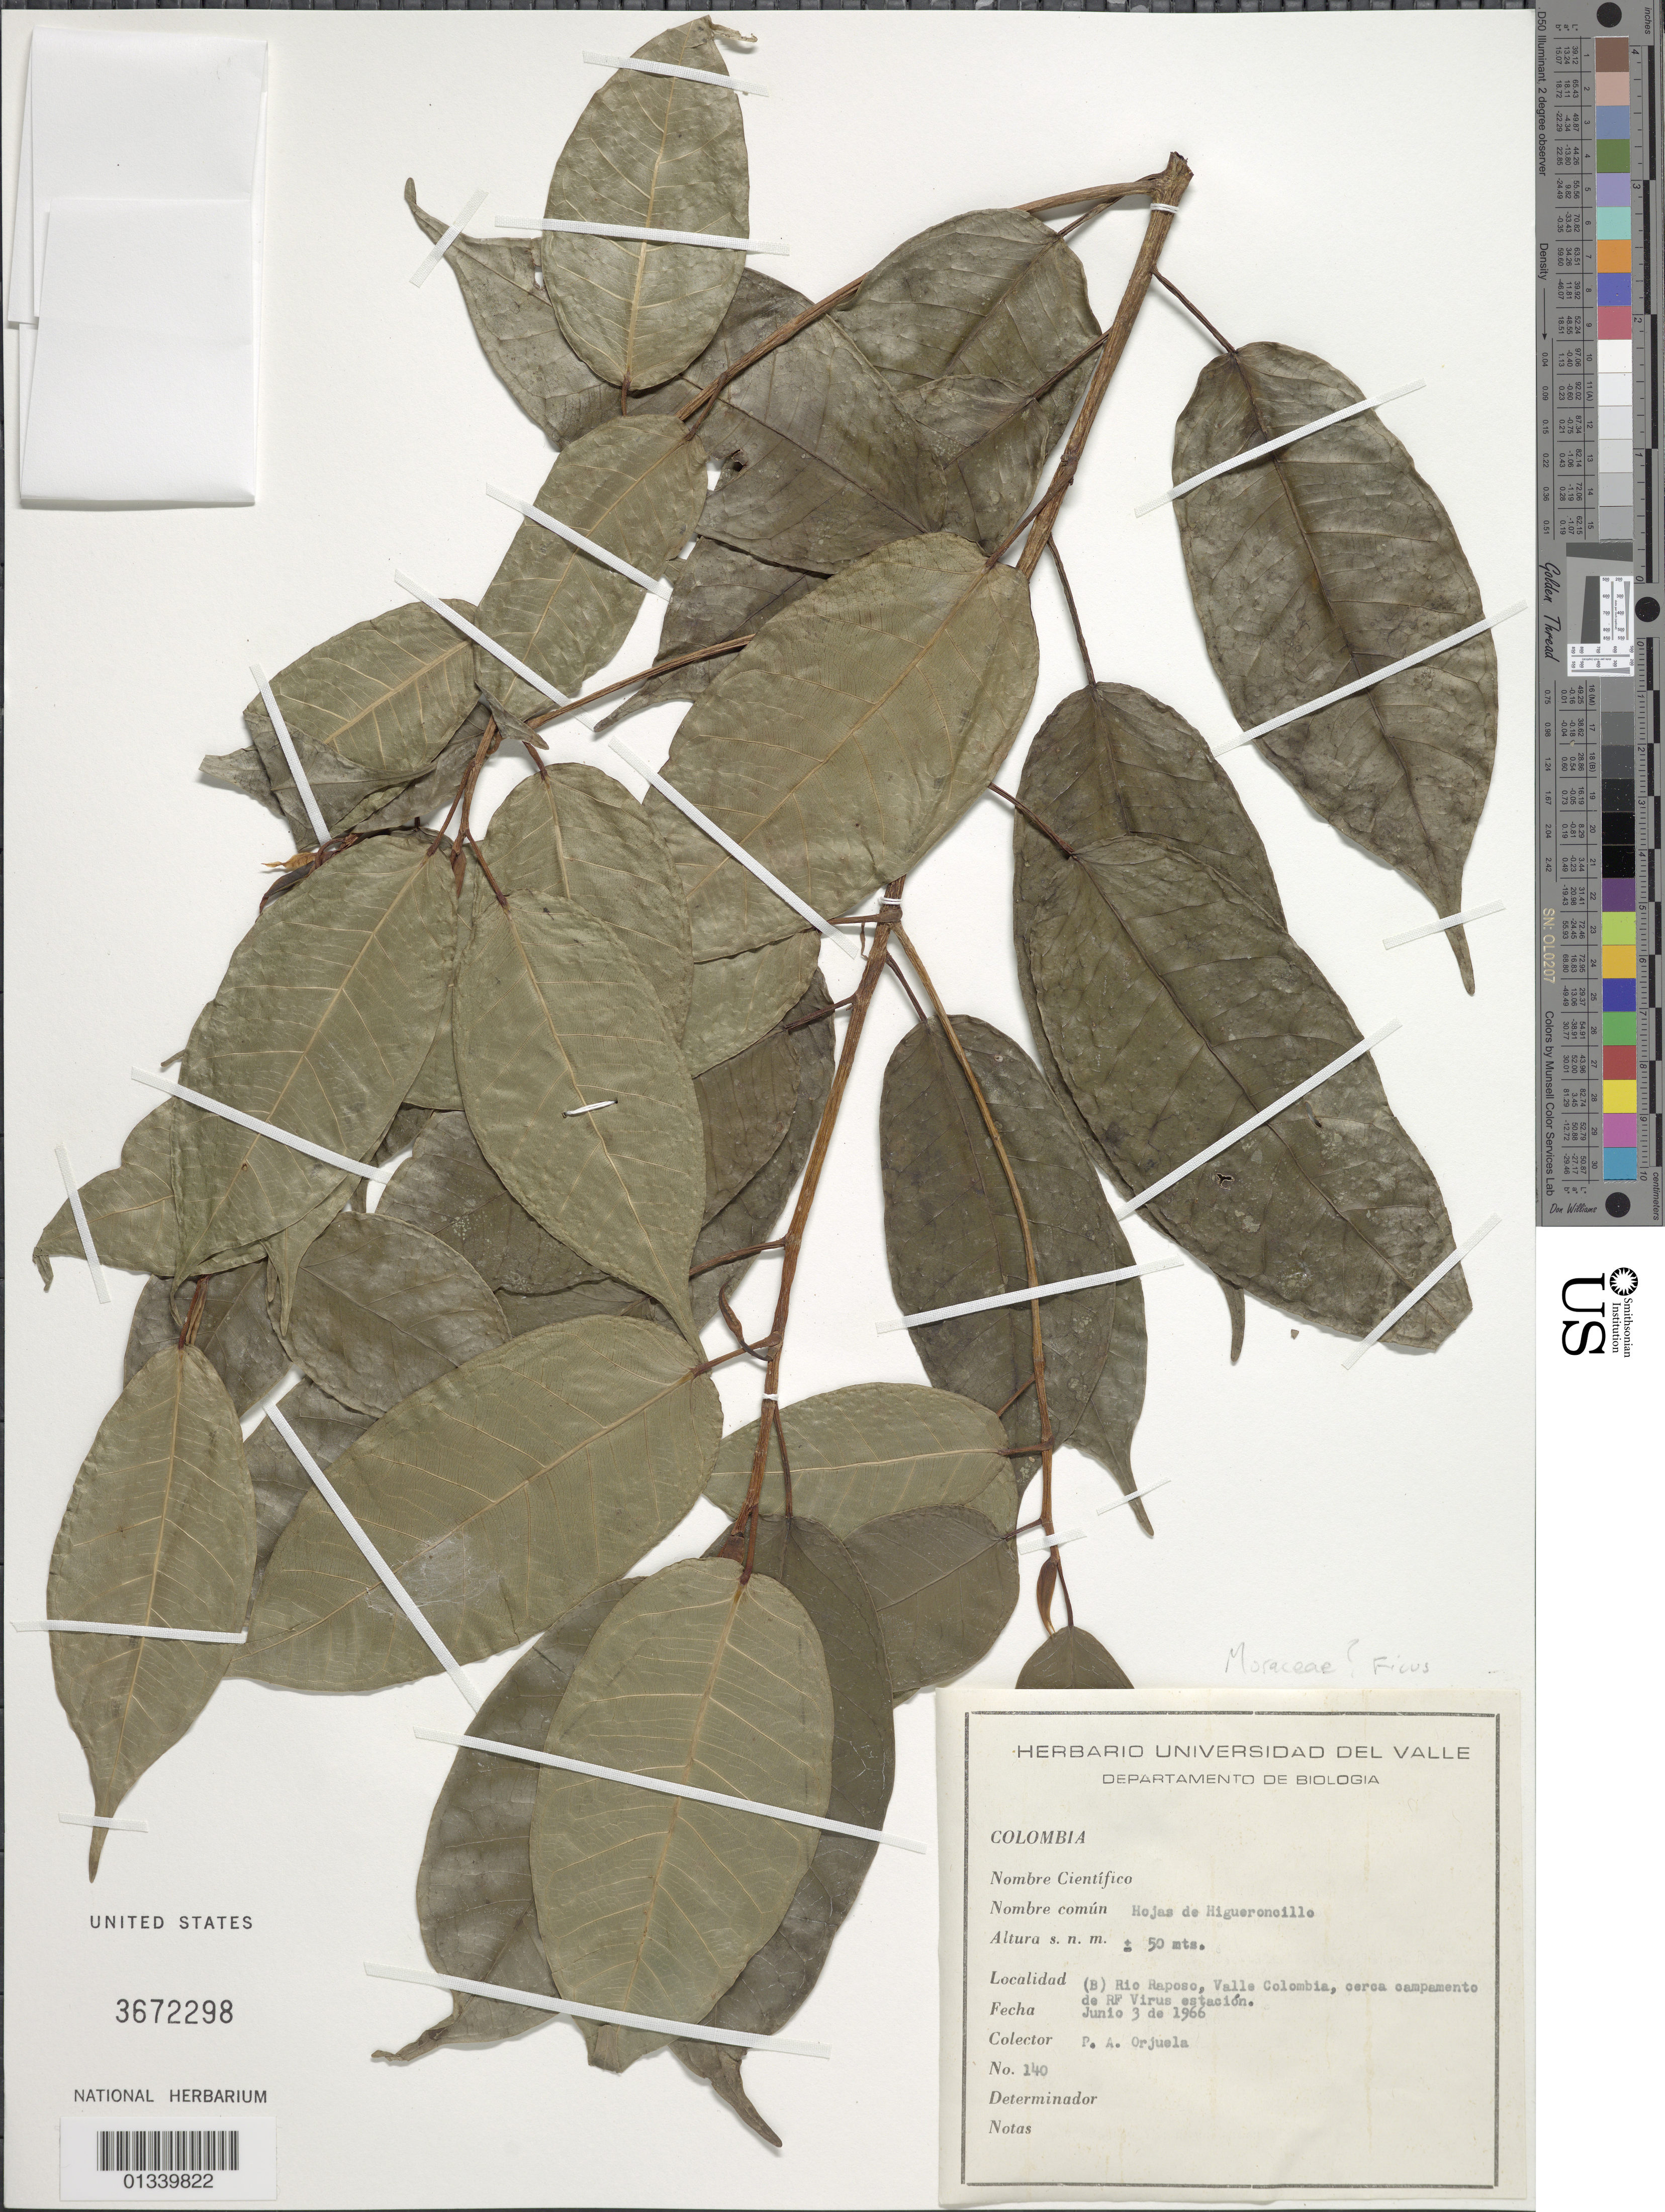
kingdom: Plantae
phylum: Tracheophyta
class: Magnoliopsida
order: Rosales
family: Moraceae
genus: Ficus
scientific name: Ficus sp.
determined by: Londoño-Echeverri, Y.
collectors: P. A. Orjuela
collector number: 140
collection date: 1966-06-03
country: Colombia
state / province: Valle del Cauca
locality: (B) Rio Raposo, cerca campamento de RF Virus estacion.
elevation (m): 50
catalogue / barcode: US 3672298